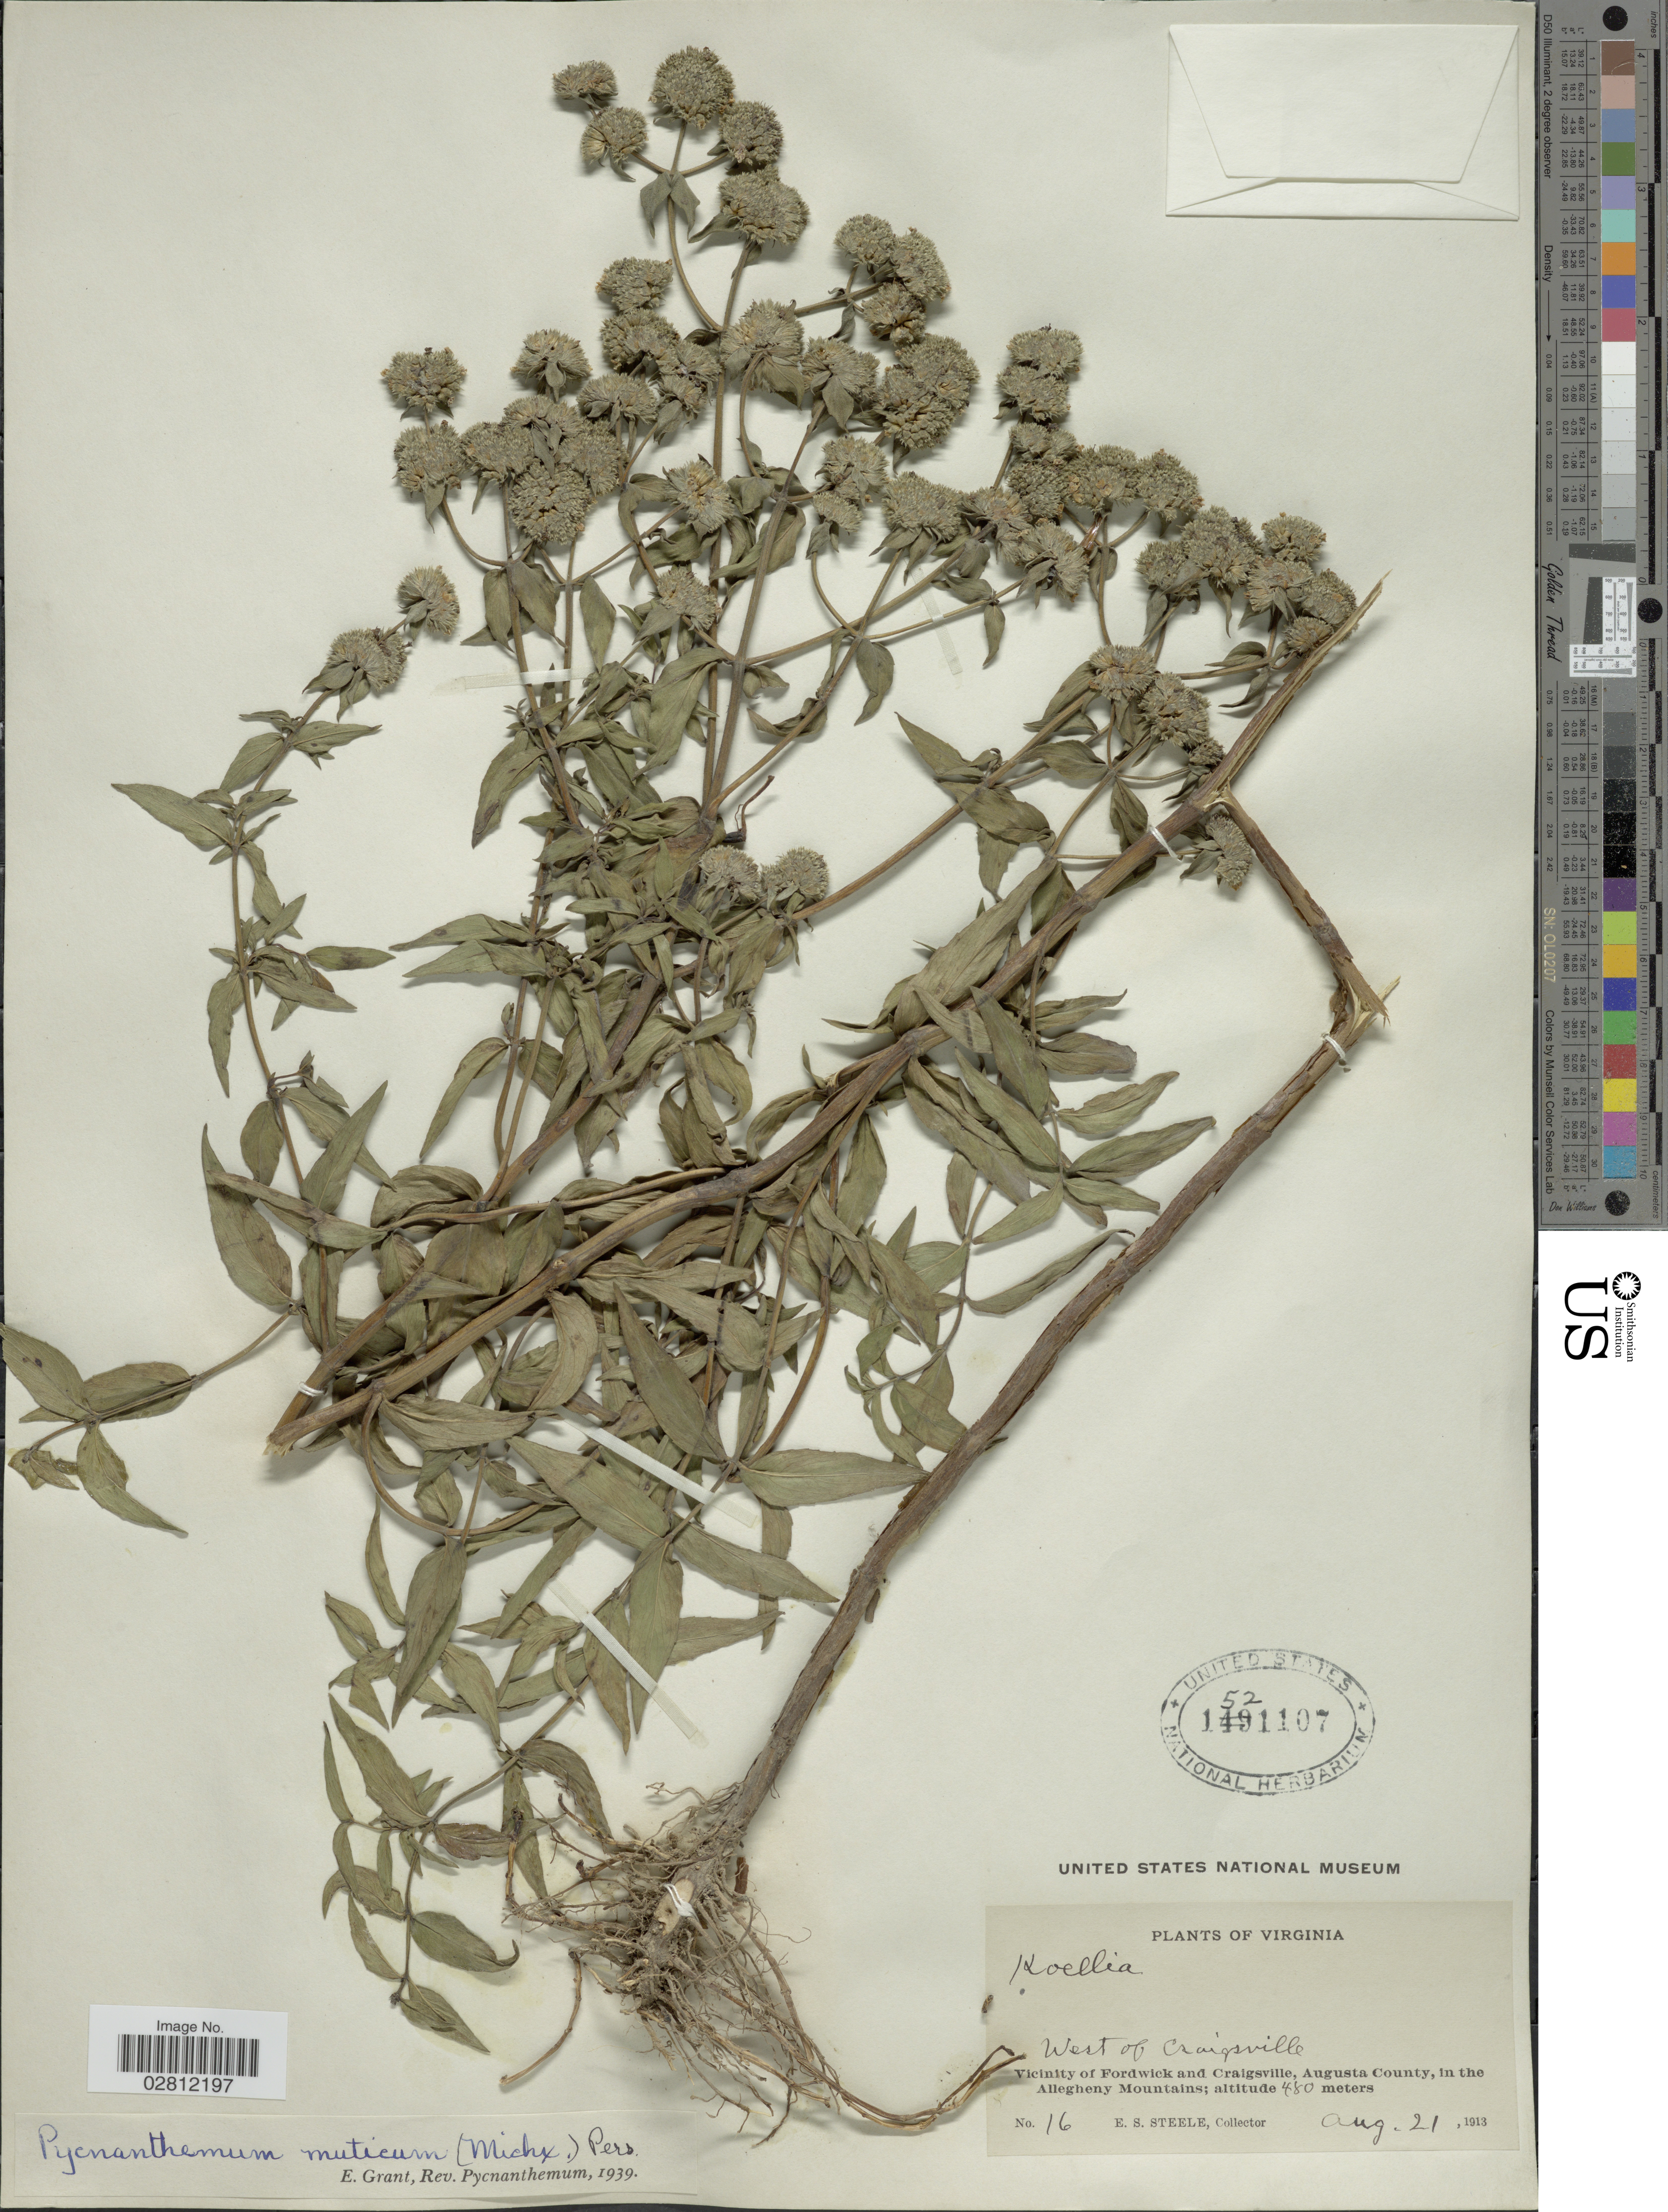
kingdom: Plantae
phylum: Tracheophyta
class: Magnoliopsida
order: Lamiales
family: Lamiaceae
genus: Pycnanthemum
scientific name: Pycnanthemum muticum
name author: (Michx.) Pers.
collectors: E. Steele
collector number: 16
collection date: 1913-08-21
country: United States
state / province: Virginia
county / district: Augusta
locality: West of Craigsville, Vicinity of Fordwick and Craigsville, Augusta County, in the Allegheny Mountains.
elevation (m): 480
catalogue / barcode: US 1521107